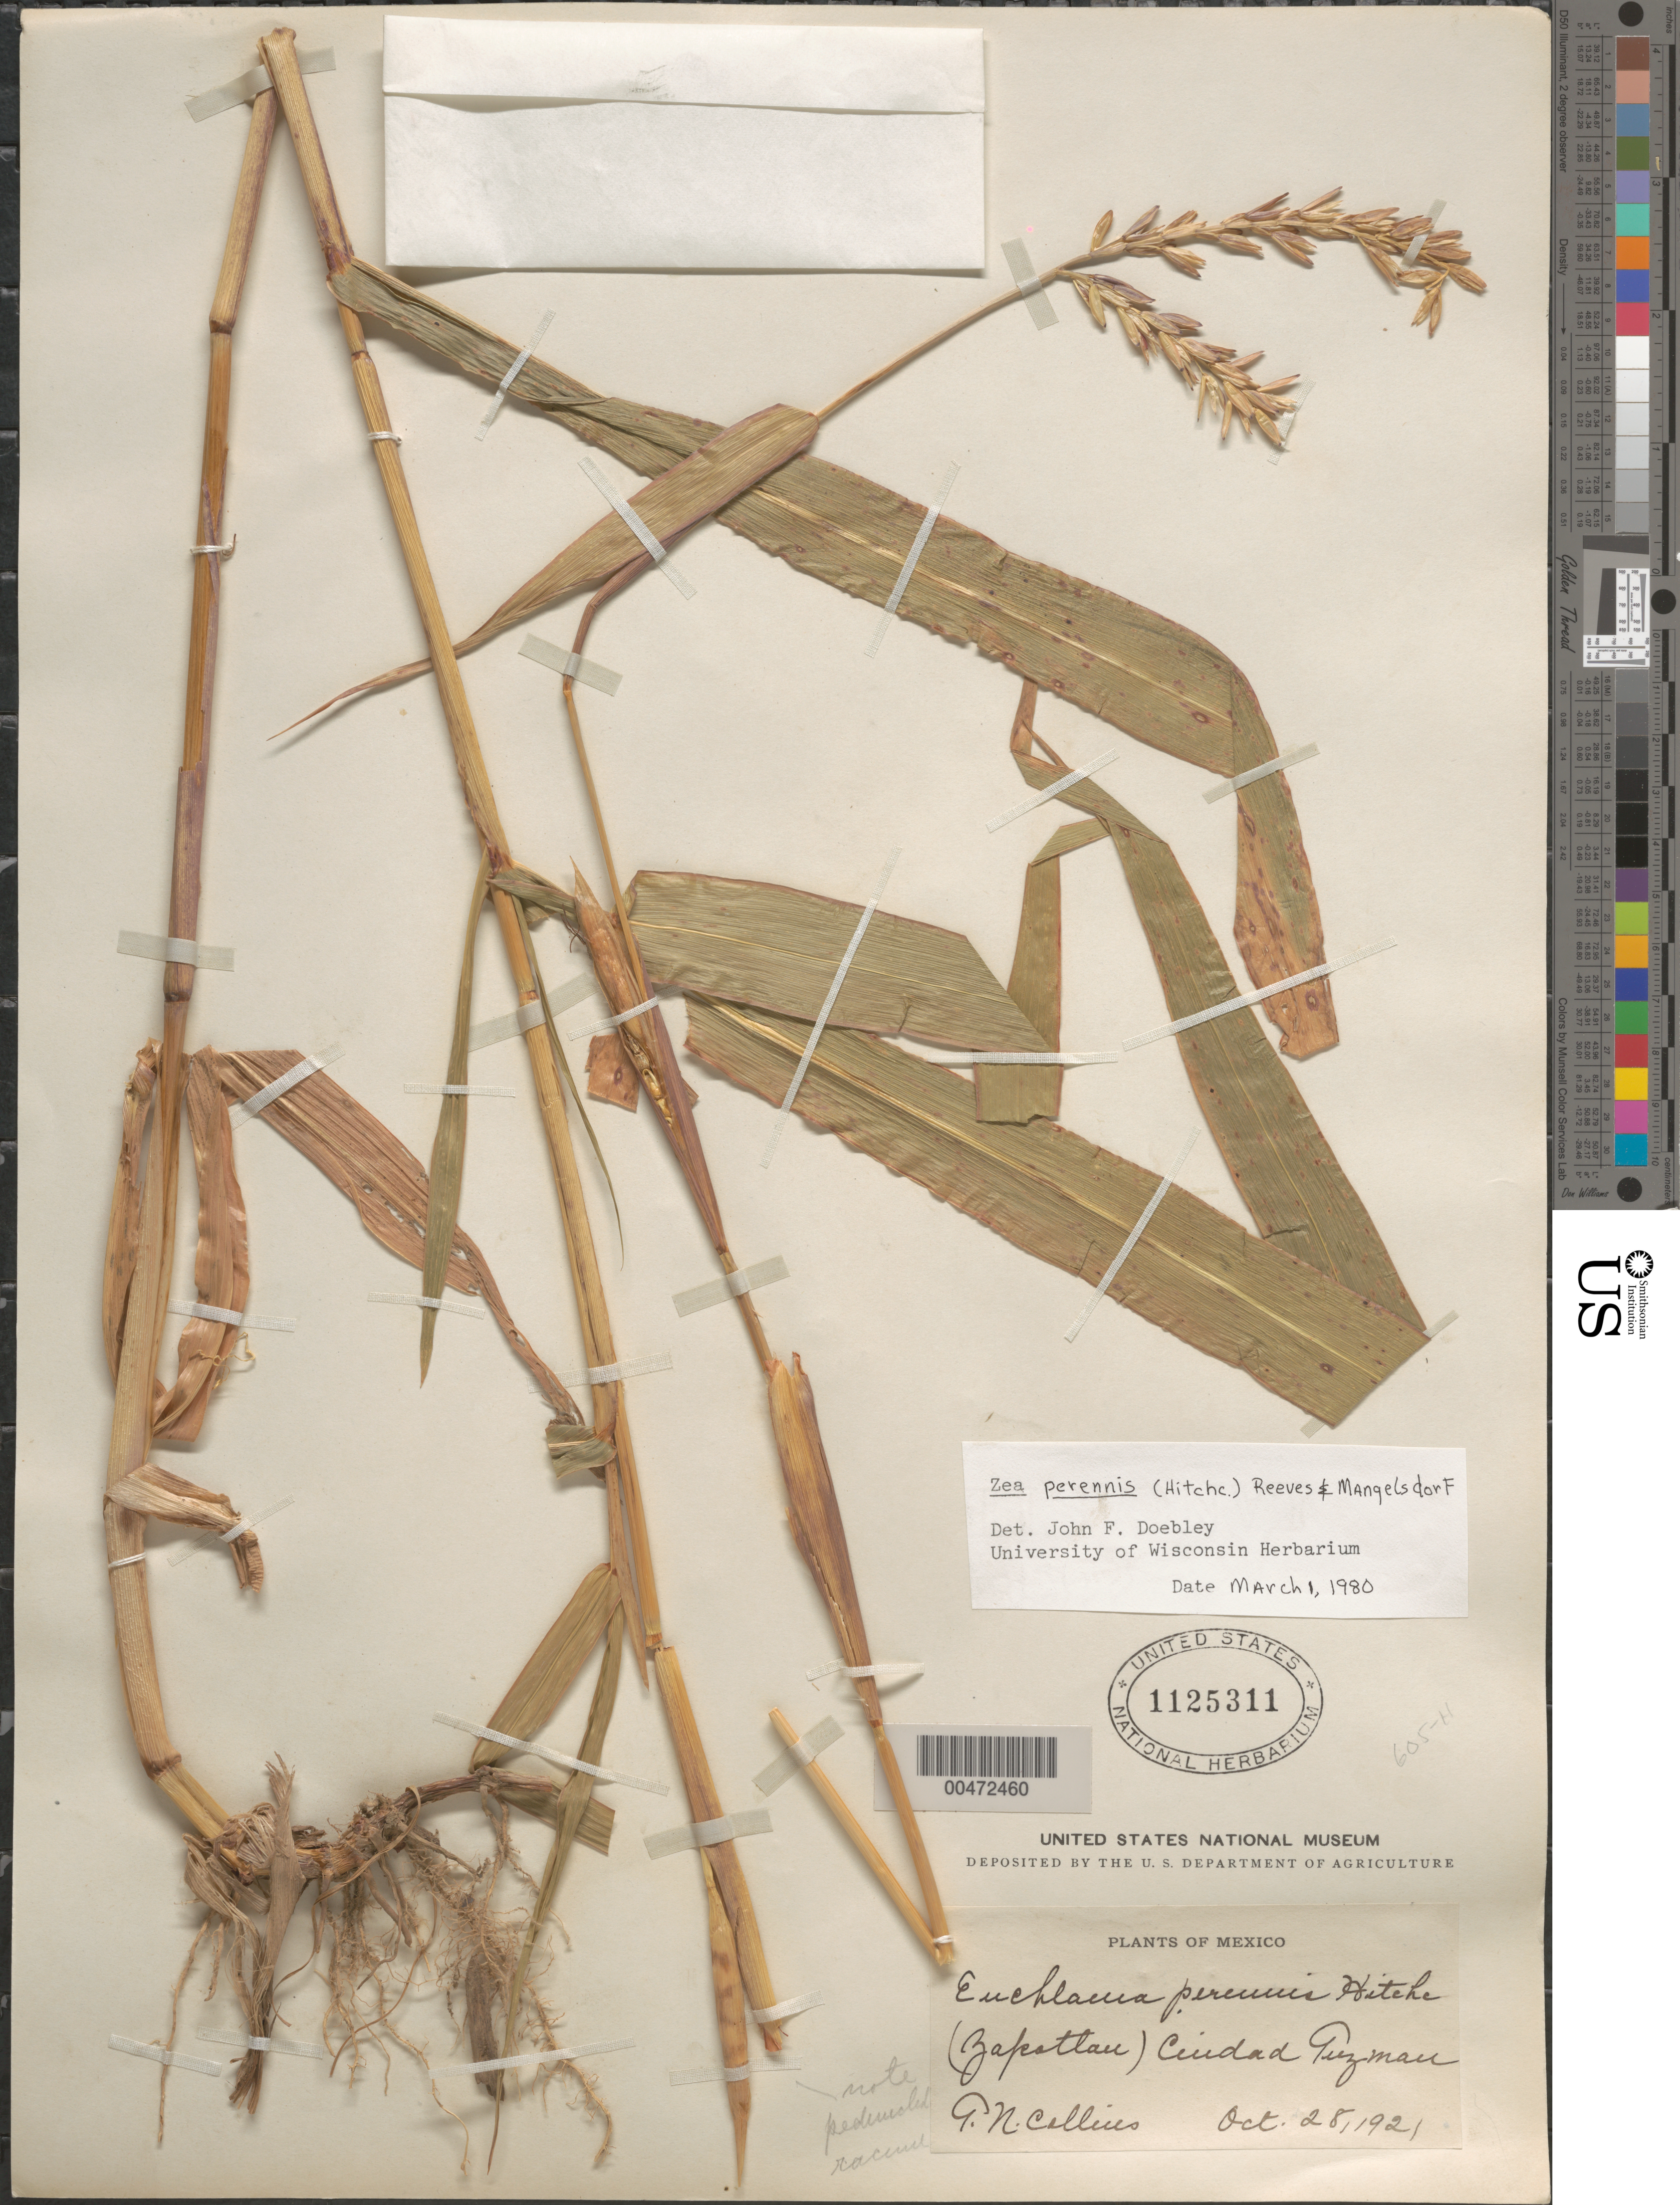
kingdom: Plantae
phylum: Tracheophyta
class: Liliopsida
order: Poales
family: Poaceae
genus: Zea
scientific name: Zea perennis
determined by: Doebley, John F.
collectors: G. Collins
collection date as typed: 28 Oct 1921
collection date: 1921-10-28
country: Mexico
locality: (Zapotlan) Ciudad Guzman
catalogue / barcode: US 1125311